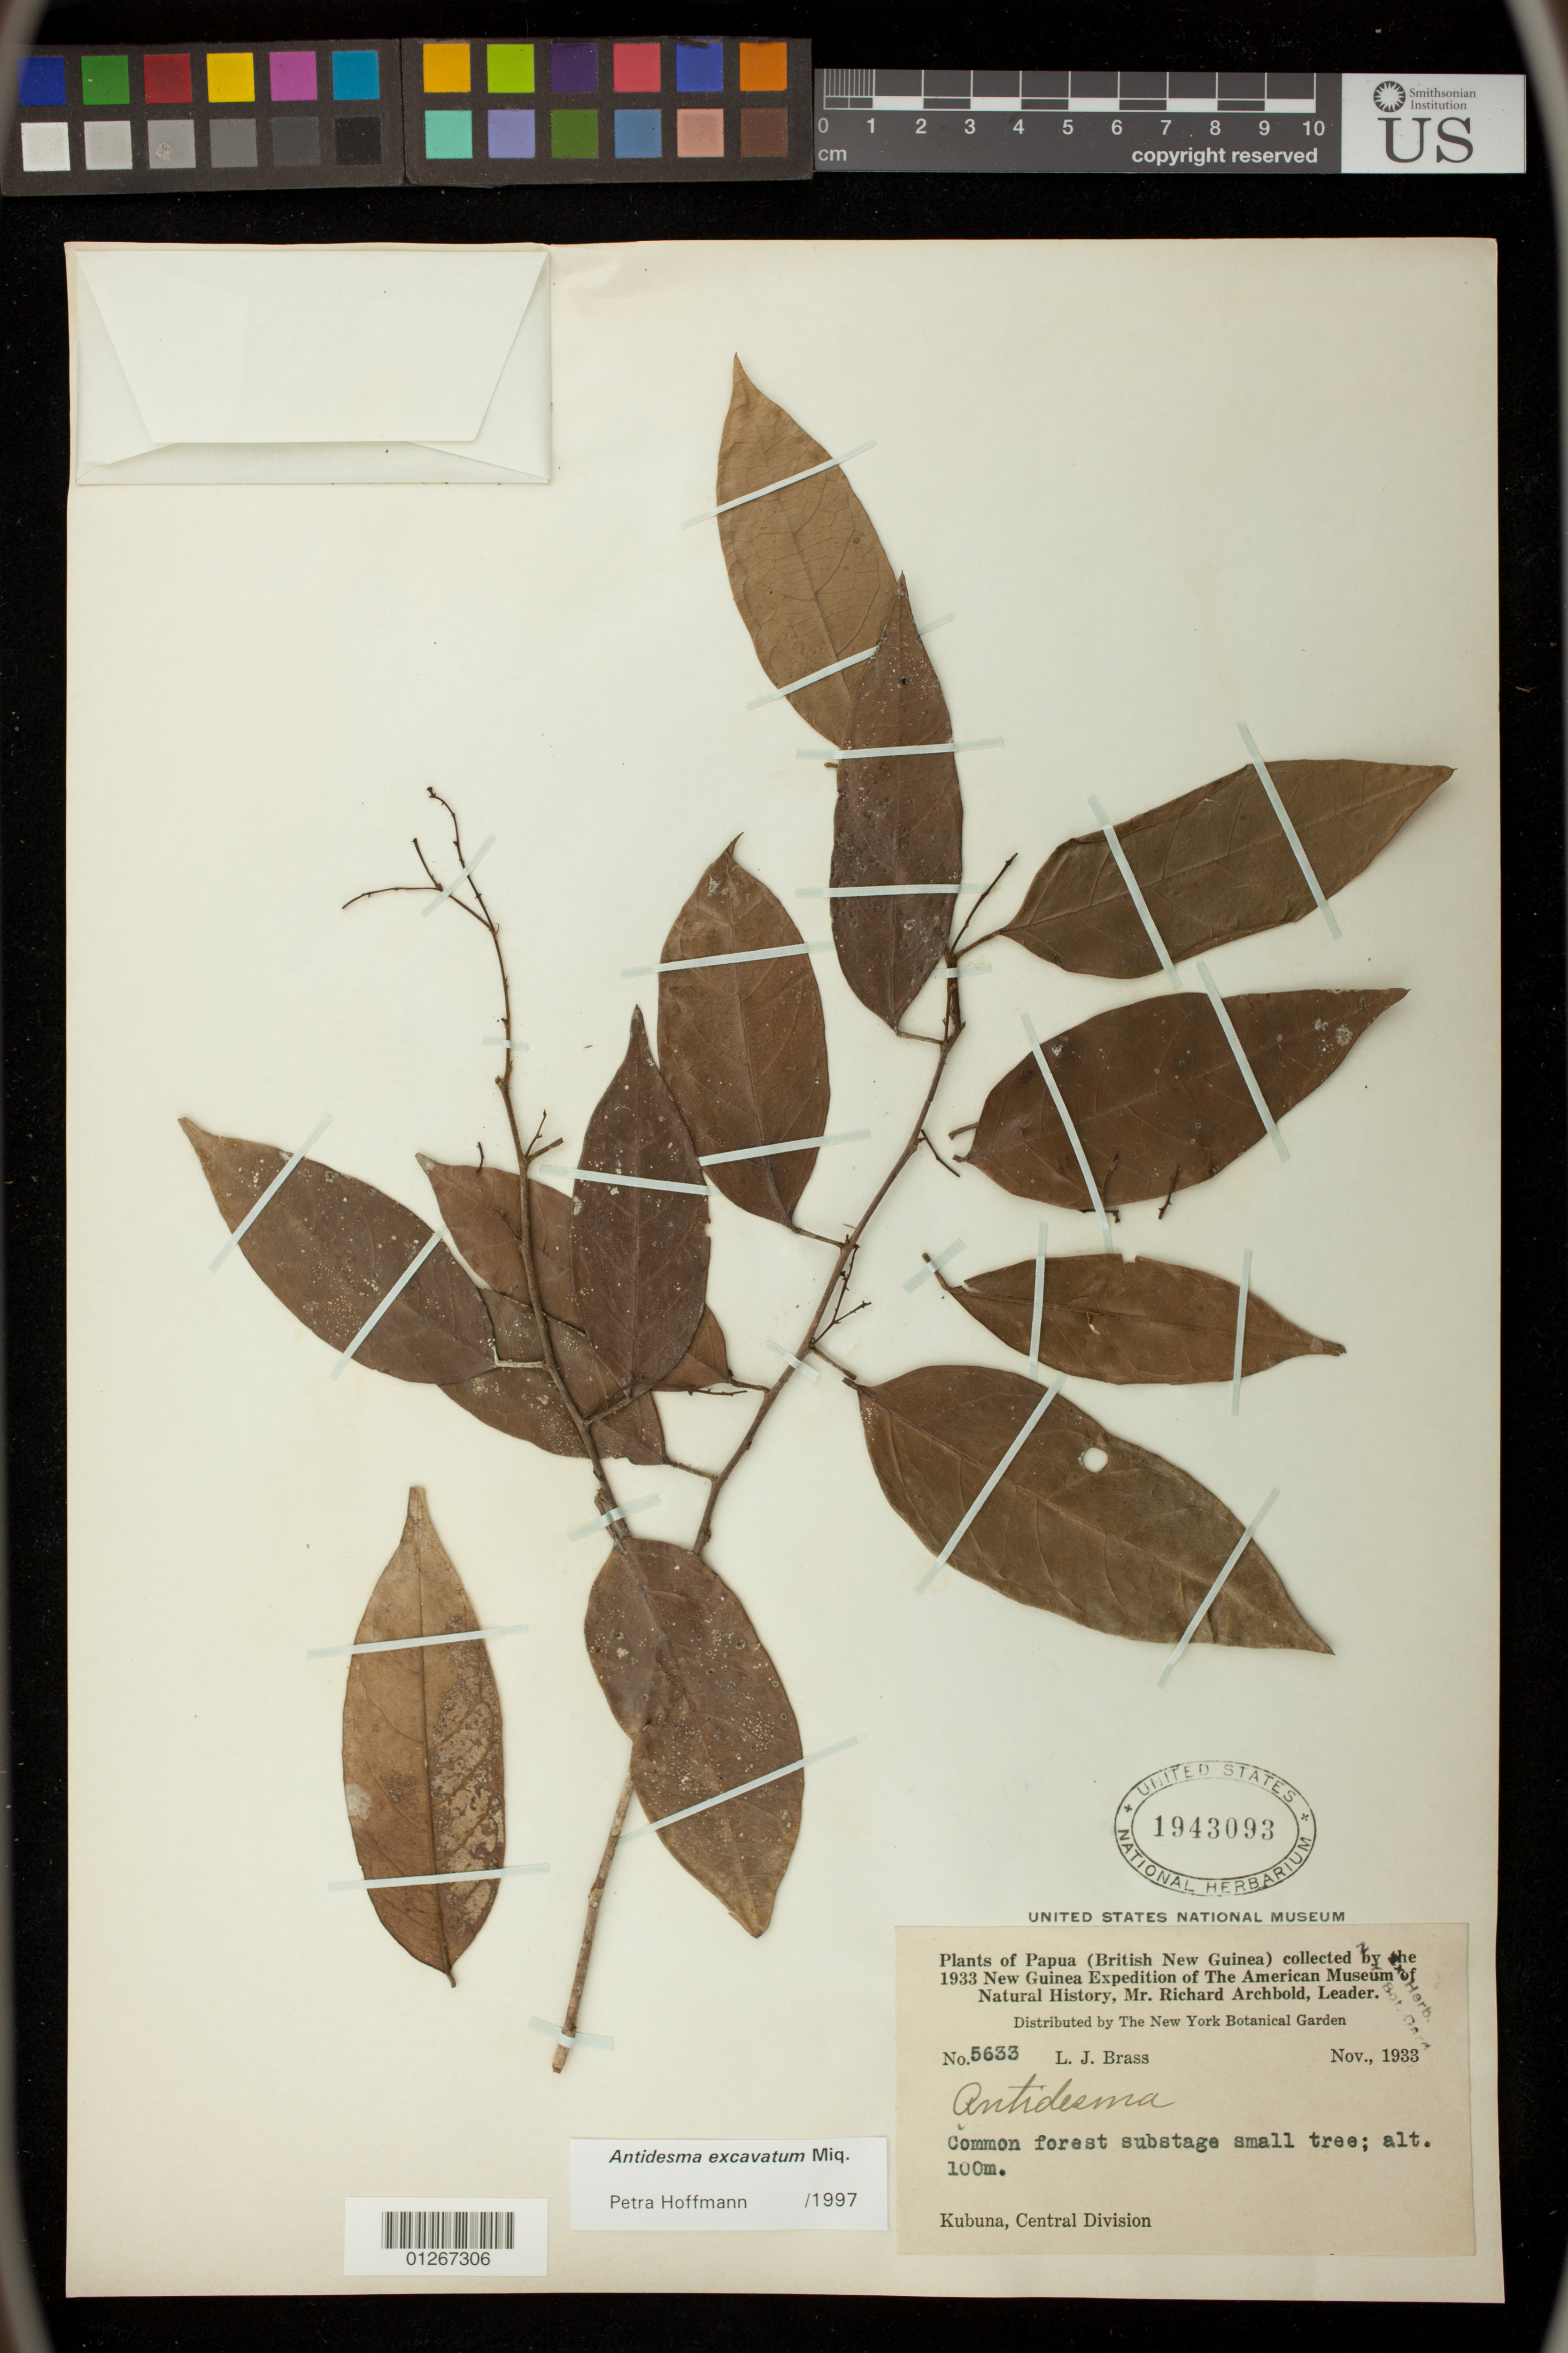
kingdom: Plantae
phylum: Tracheophyta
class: Magnoliopsida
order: Malpighiales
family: Phyllanthaceae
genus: Antidesma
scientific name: Antidesma excavatum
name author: Miq.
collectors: L. J. Brass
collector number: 5633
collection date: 1933-11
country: Papua New Guinea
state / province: Central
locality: Kubuna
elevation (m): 100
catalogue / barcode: US 1943093